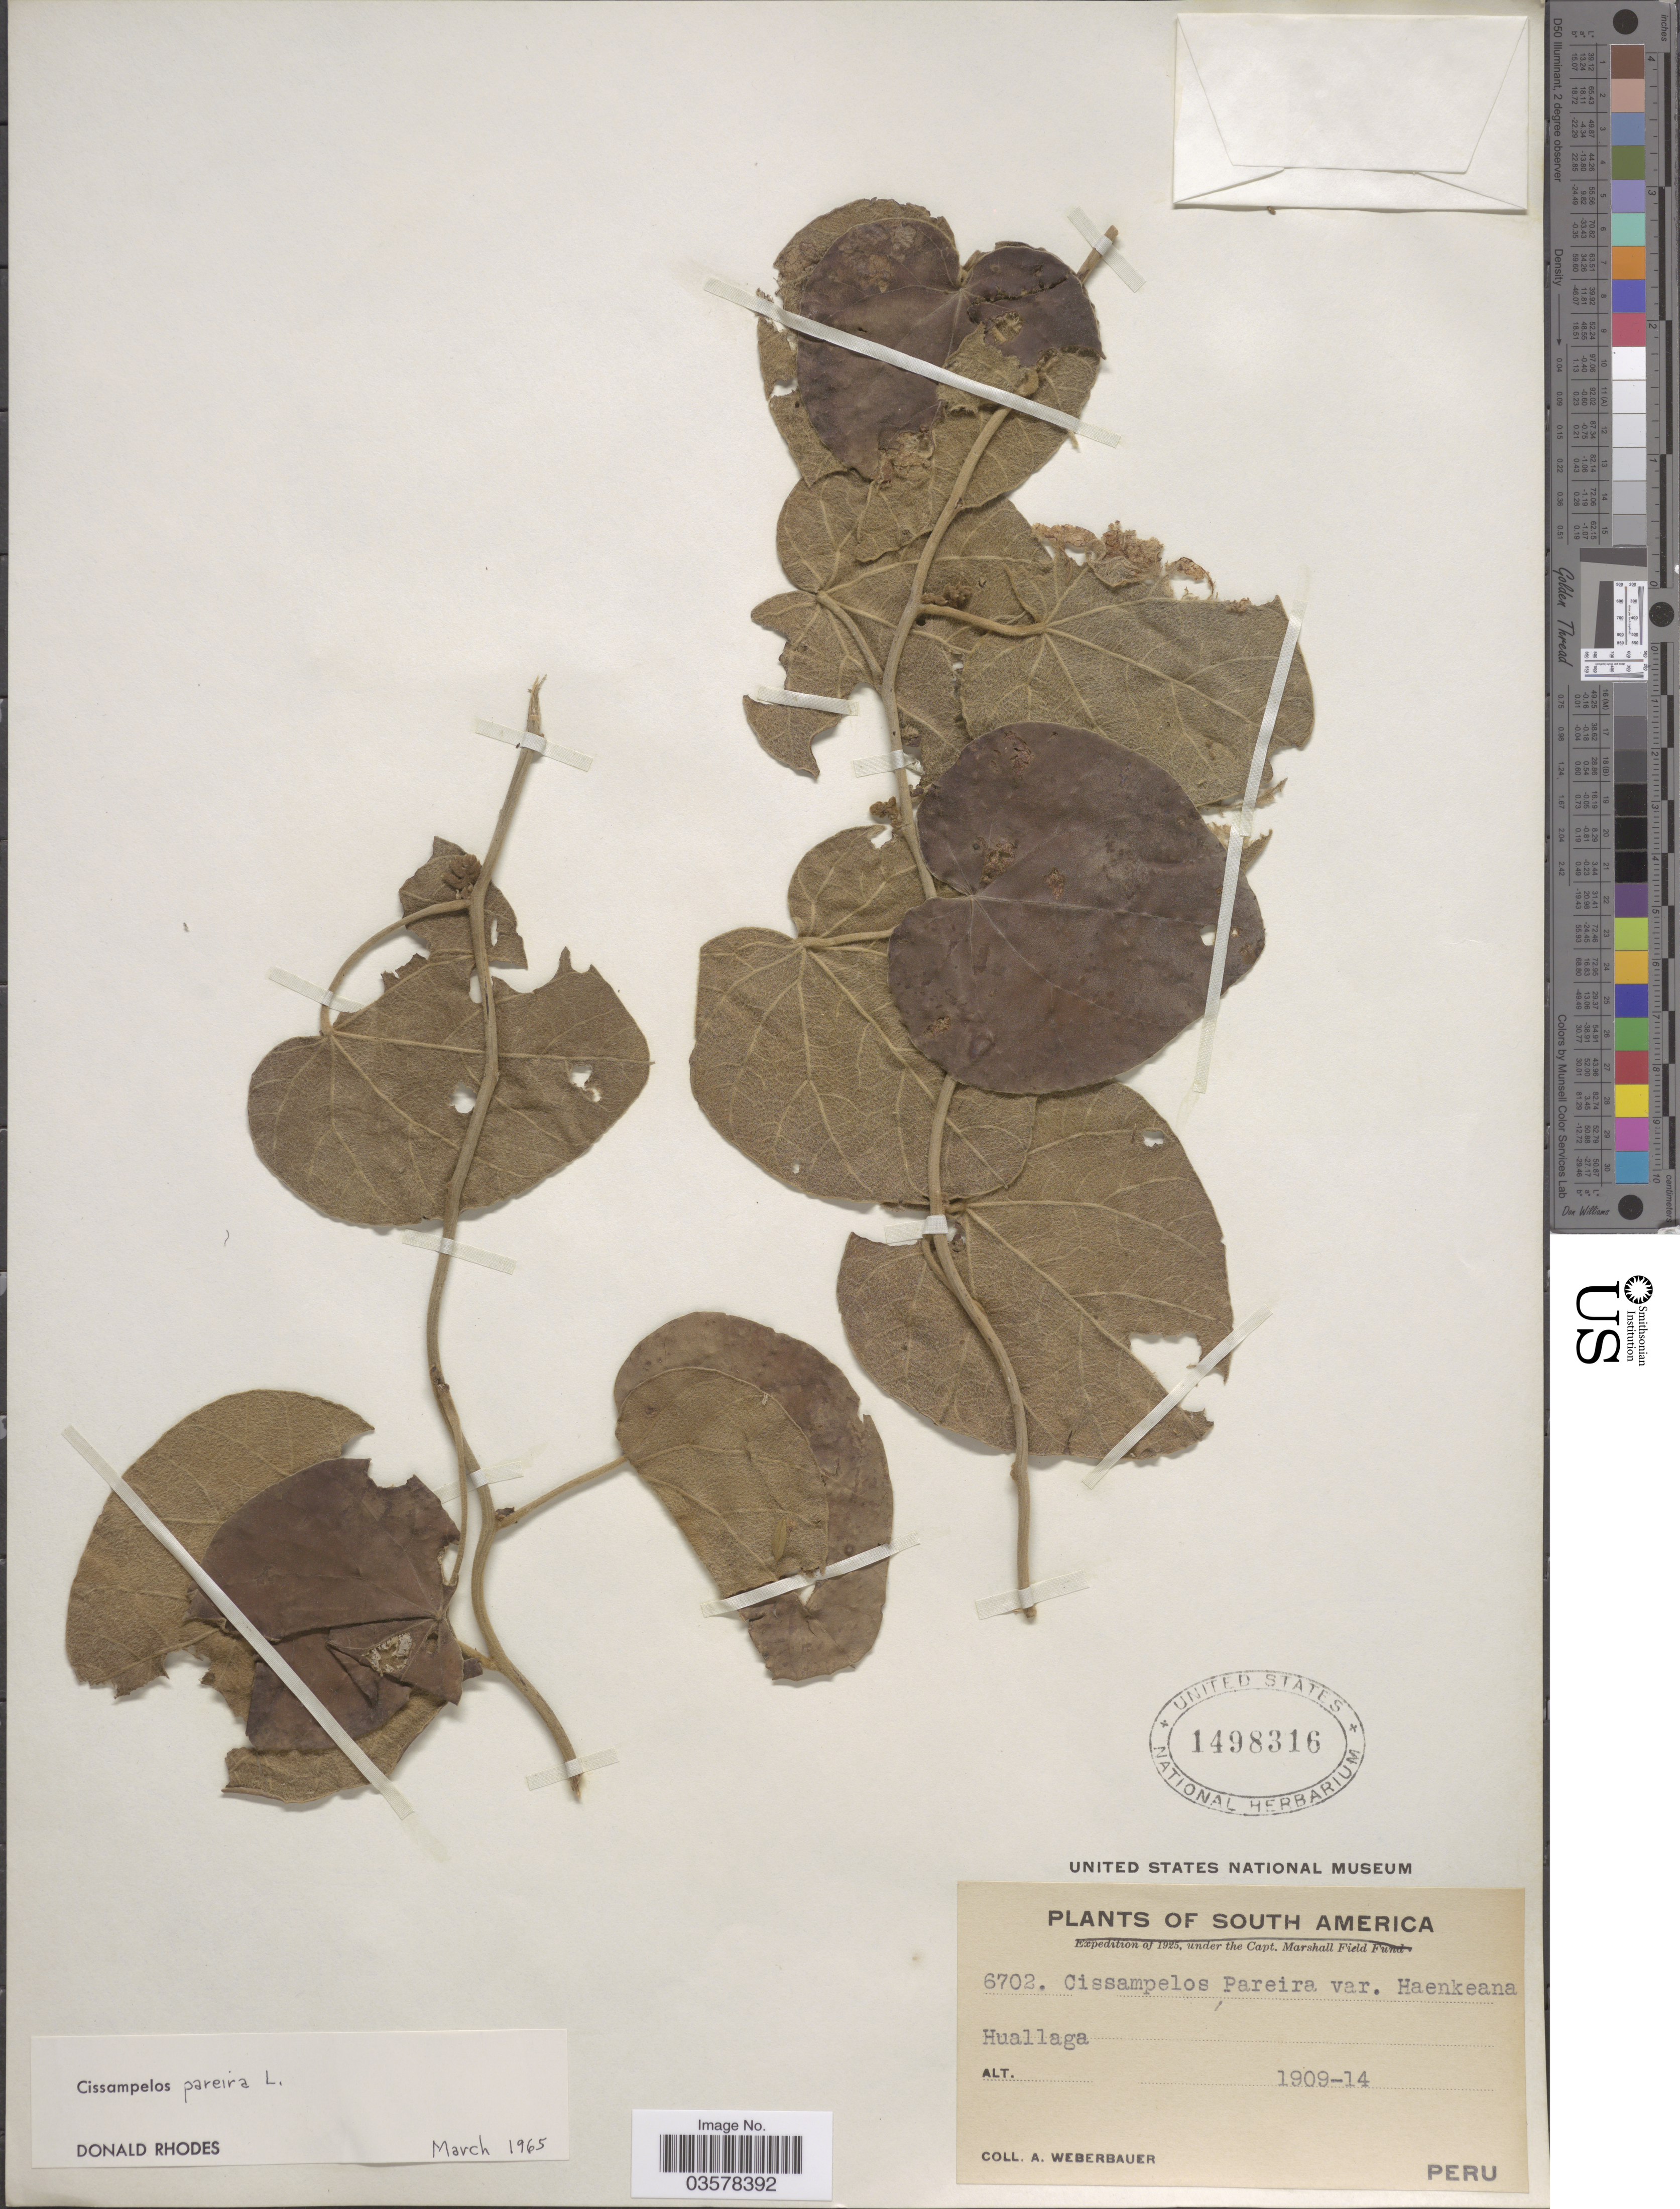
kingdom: Plantae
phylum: Tracheophyta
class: Magnoliopsida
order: Ranunculales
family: Menispermaceae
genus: Cissampelos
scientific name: Cissampelos pareira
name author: L.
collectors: A. Weberbauer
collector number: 6702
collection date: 1909/1914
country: Peru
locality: Huallaga.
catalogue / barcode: US 1498316